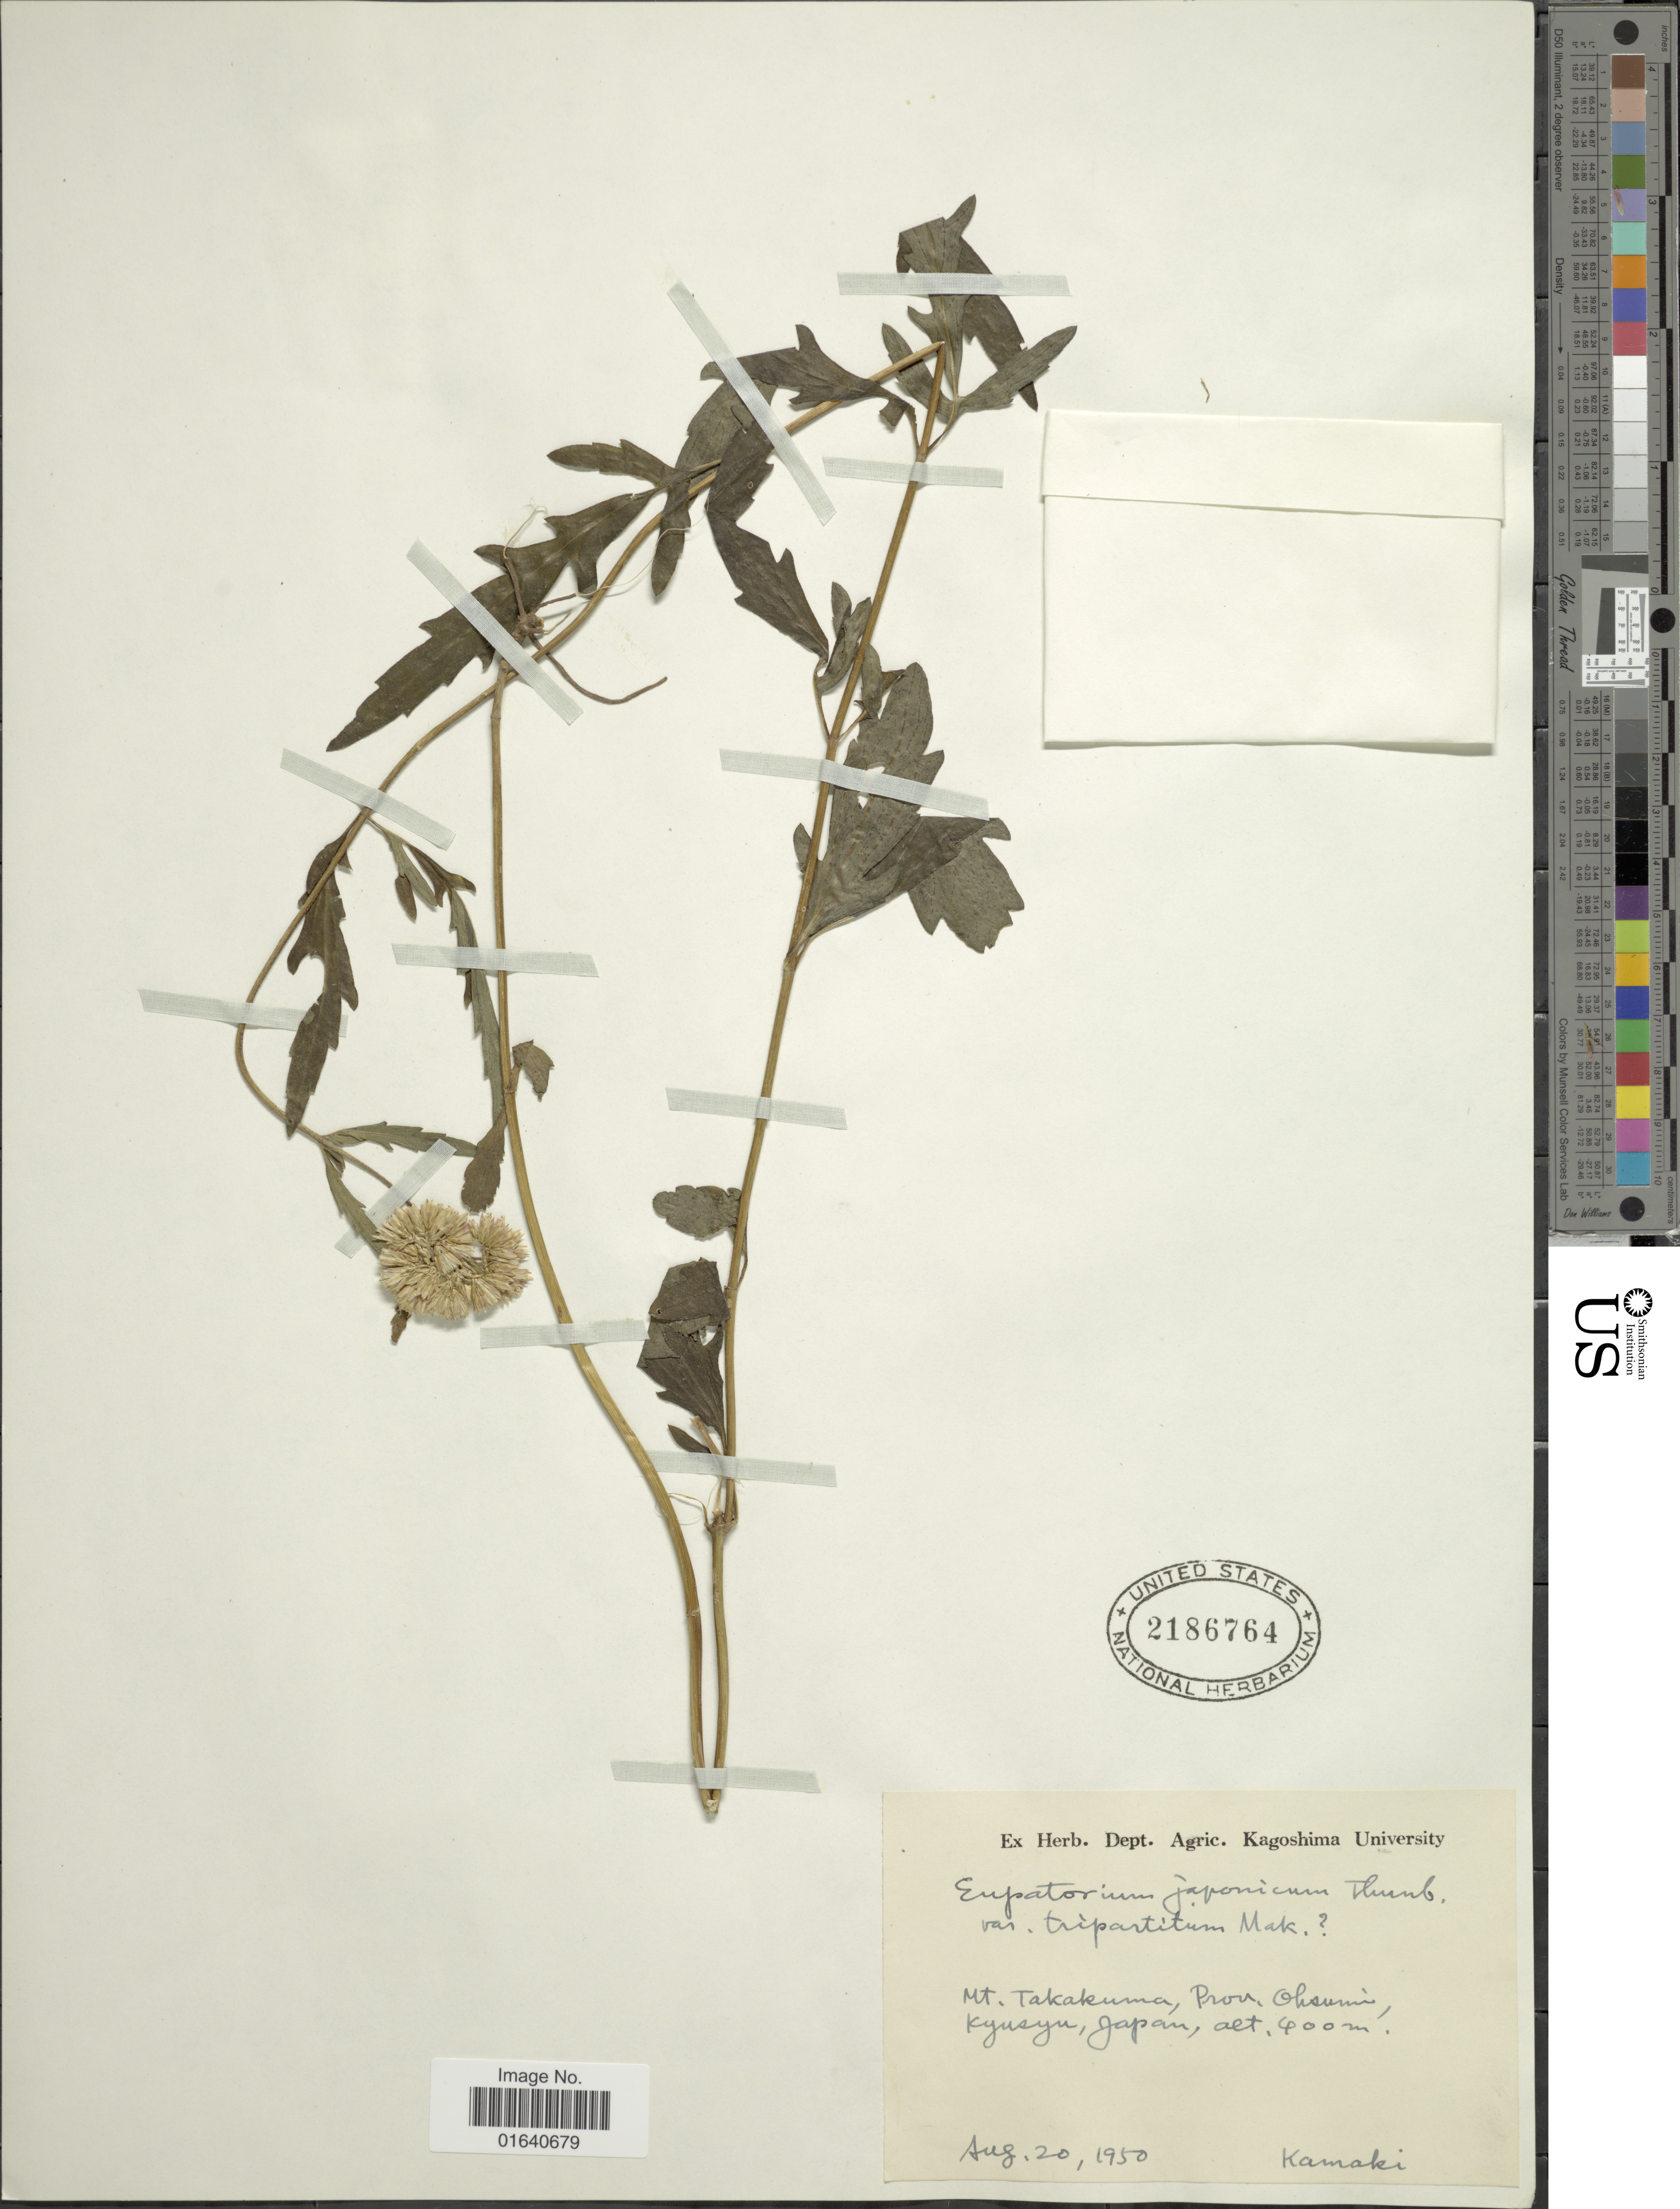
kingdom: Plantae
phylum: Tracheophyta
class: Magnoliopsida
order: Asterales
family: Asteraceae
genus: Eupatorium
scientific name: Eupatorium japonicum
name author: Thunb.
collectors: Kamaki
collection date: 1950-08-20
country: Japan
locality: Mt Takakuma, prov. Oshumi, Kyusyu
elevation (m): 400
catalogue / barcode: US 2186764